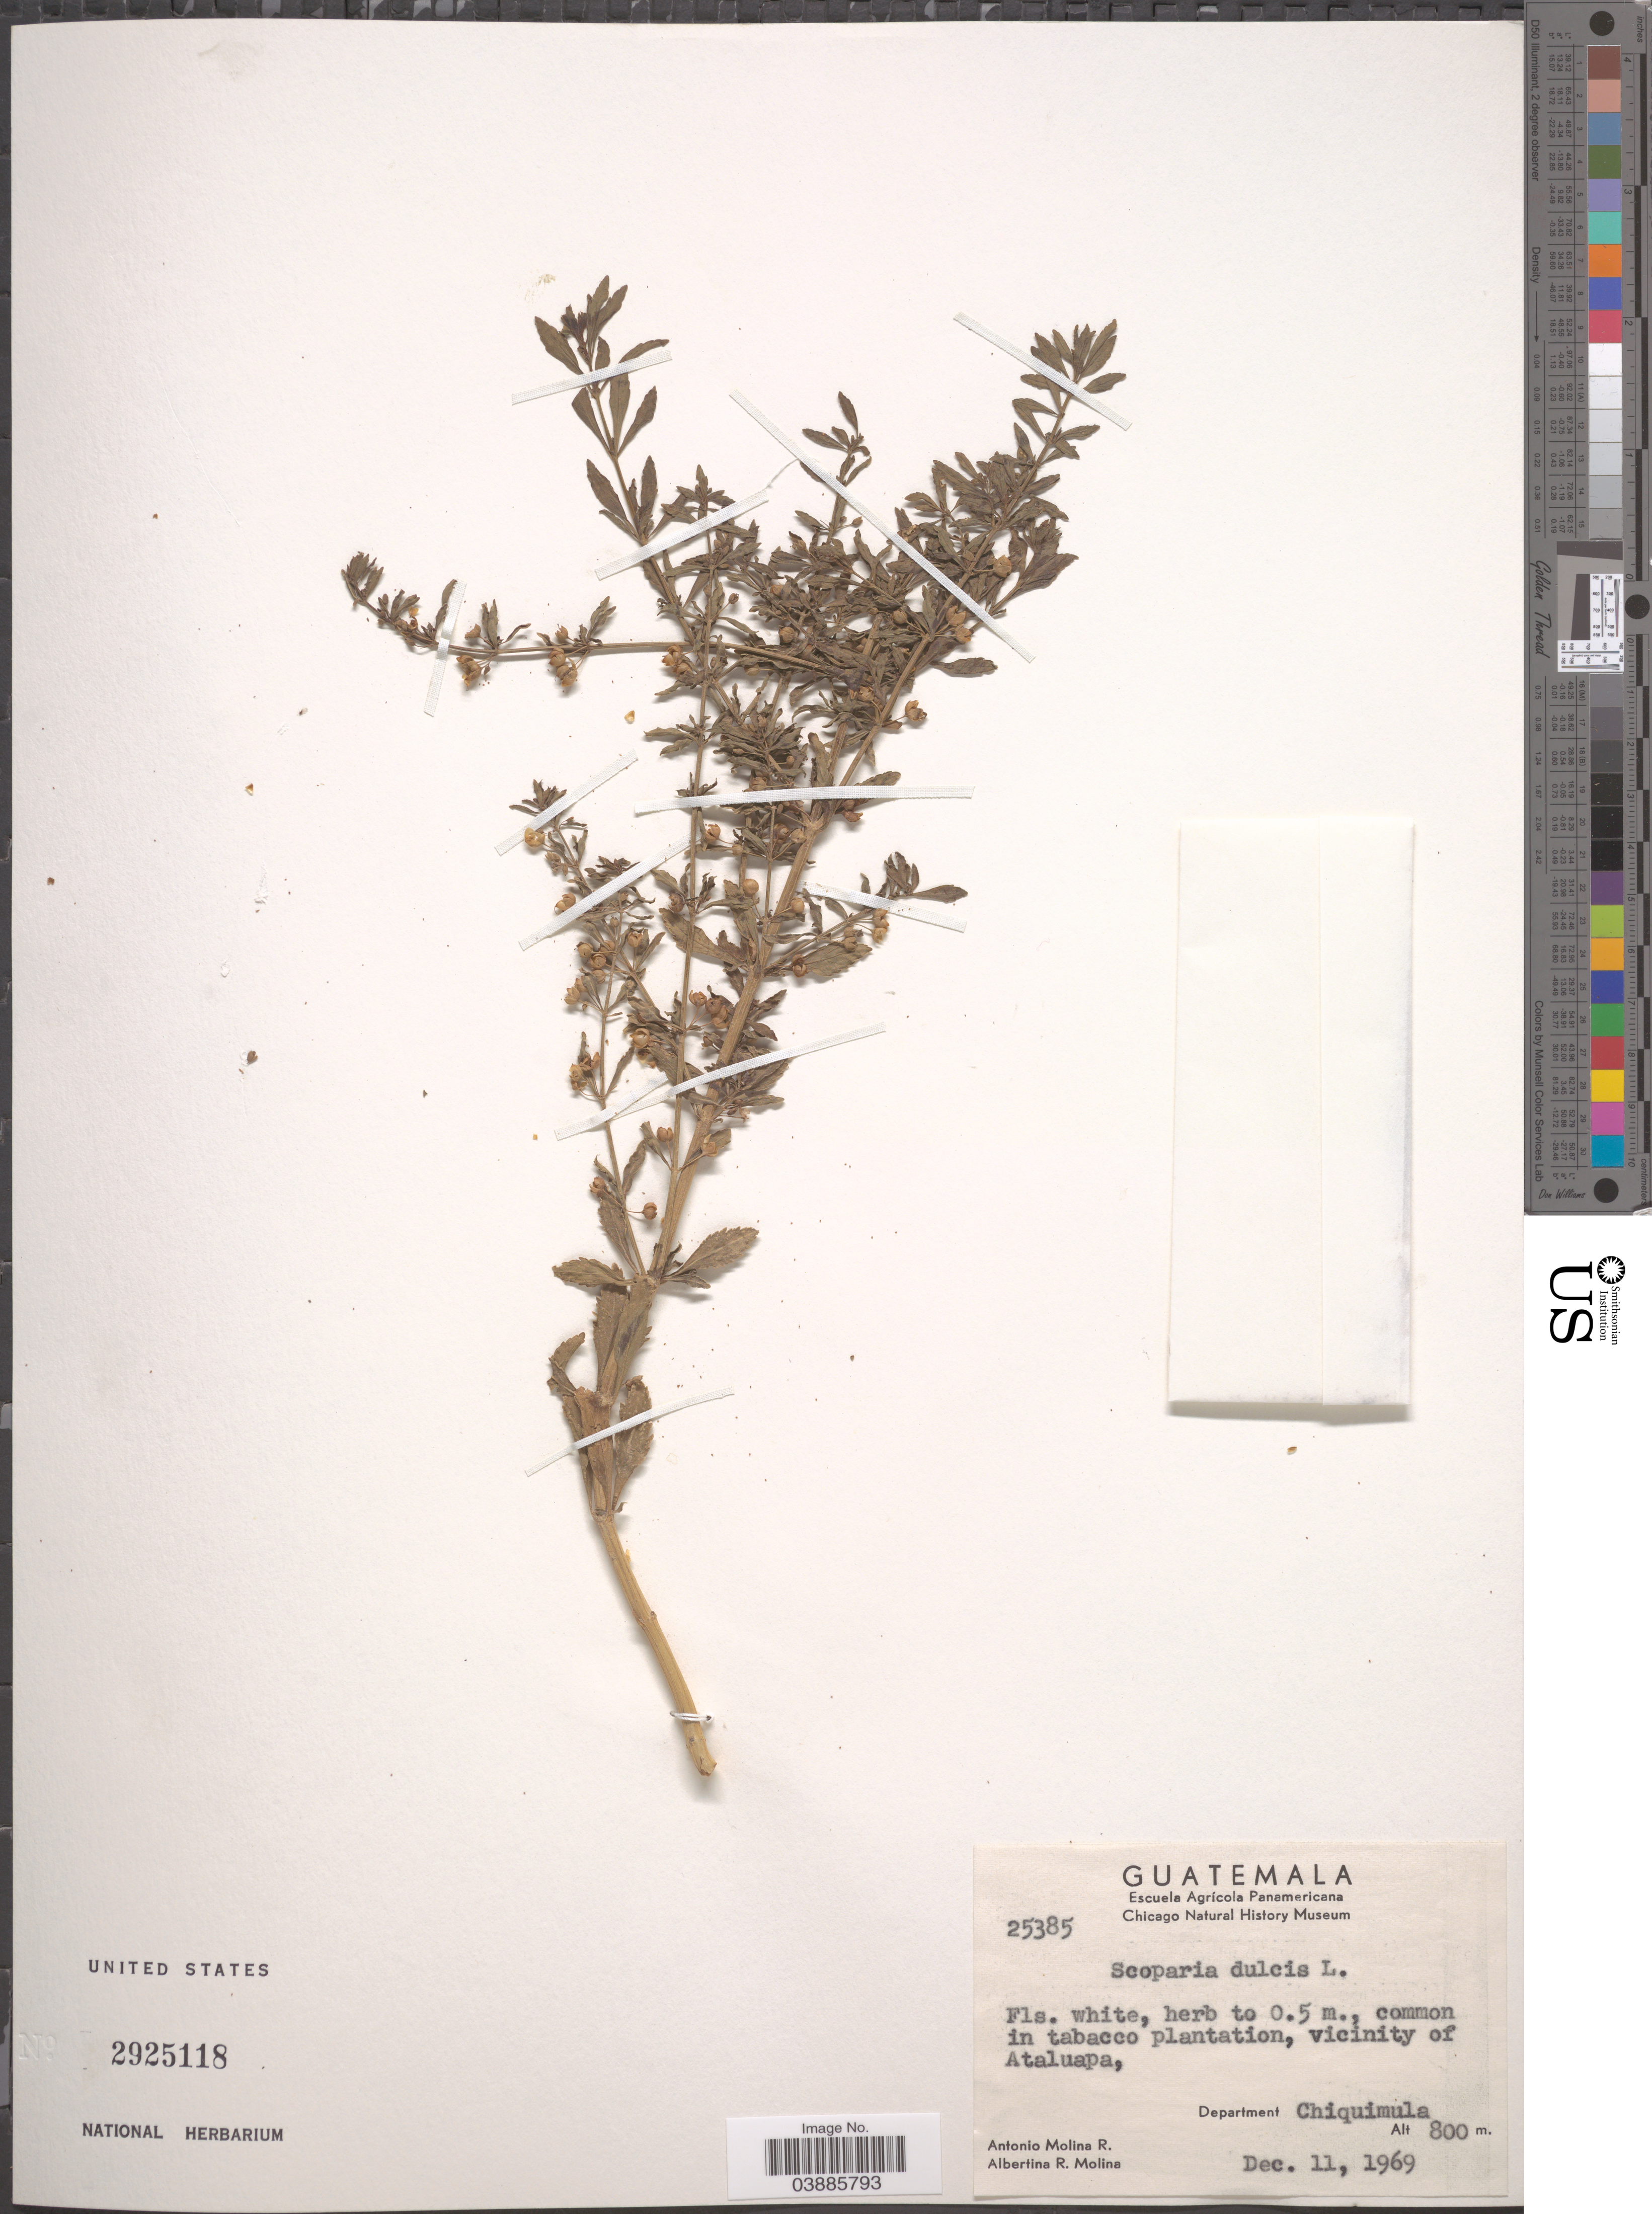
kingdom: Plantae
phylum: Tracheophyta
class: Magnoliopsida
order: Lamiales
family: Plantaginaceae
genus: Scoparia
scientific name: Scoparia dulcis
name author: L.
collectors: A. Molina R. & A. R. Molina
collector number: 25385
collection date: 1969-12-11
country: Guatemala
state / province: Chiquimula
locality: Common in tabacco plantation, vicinity of Ataluapa, Department Chiquimula.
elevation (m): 800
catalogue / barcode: US 2925118